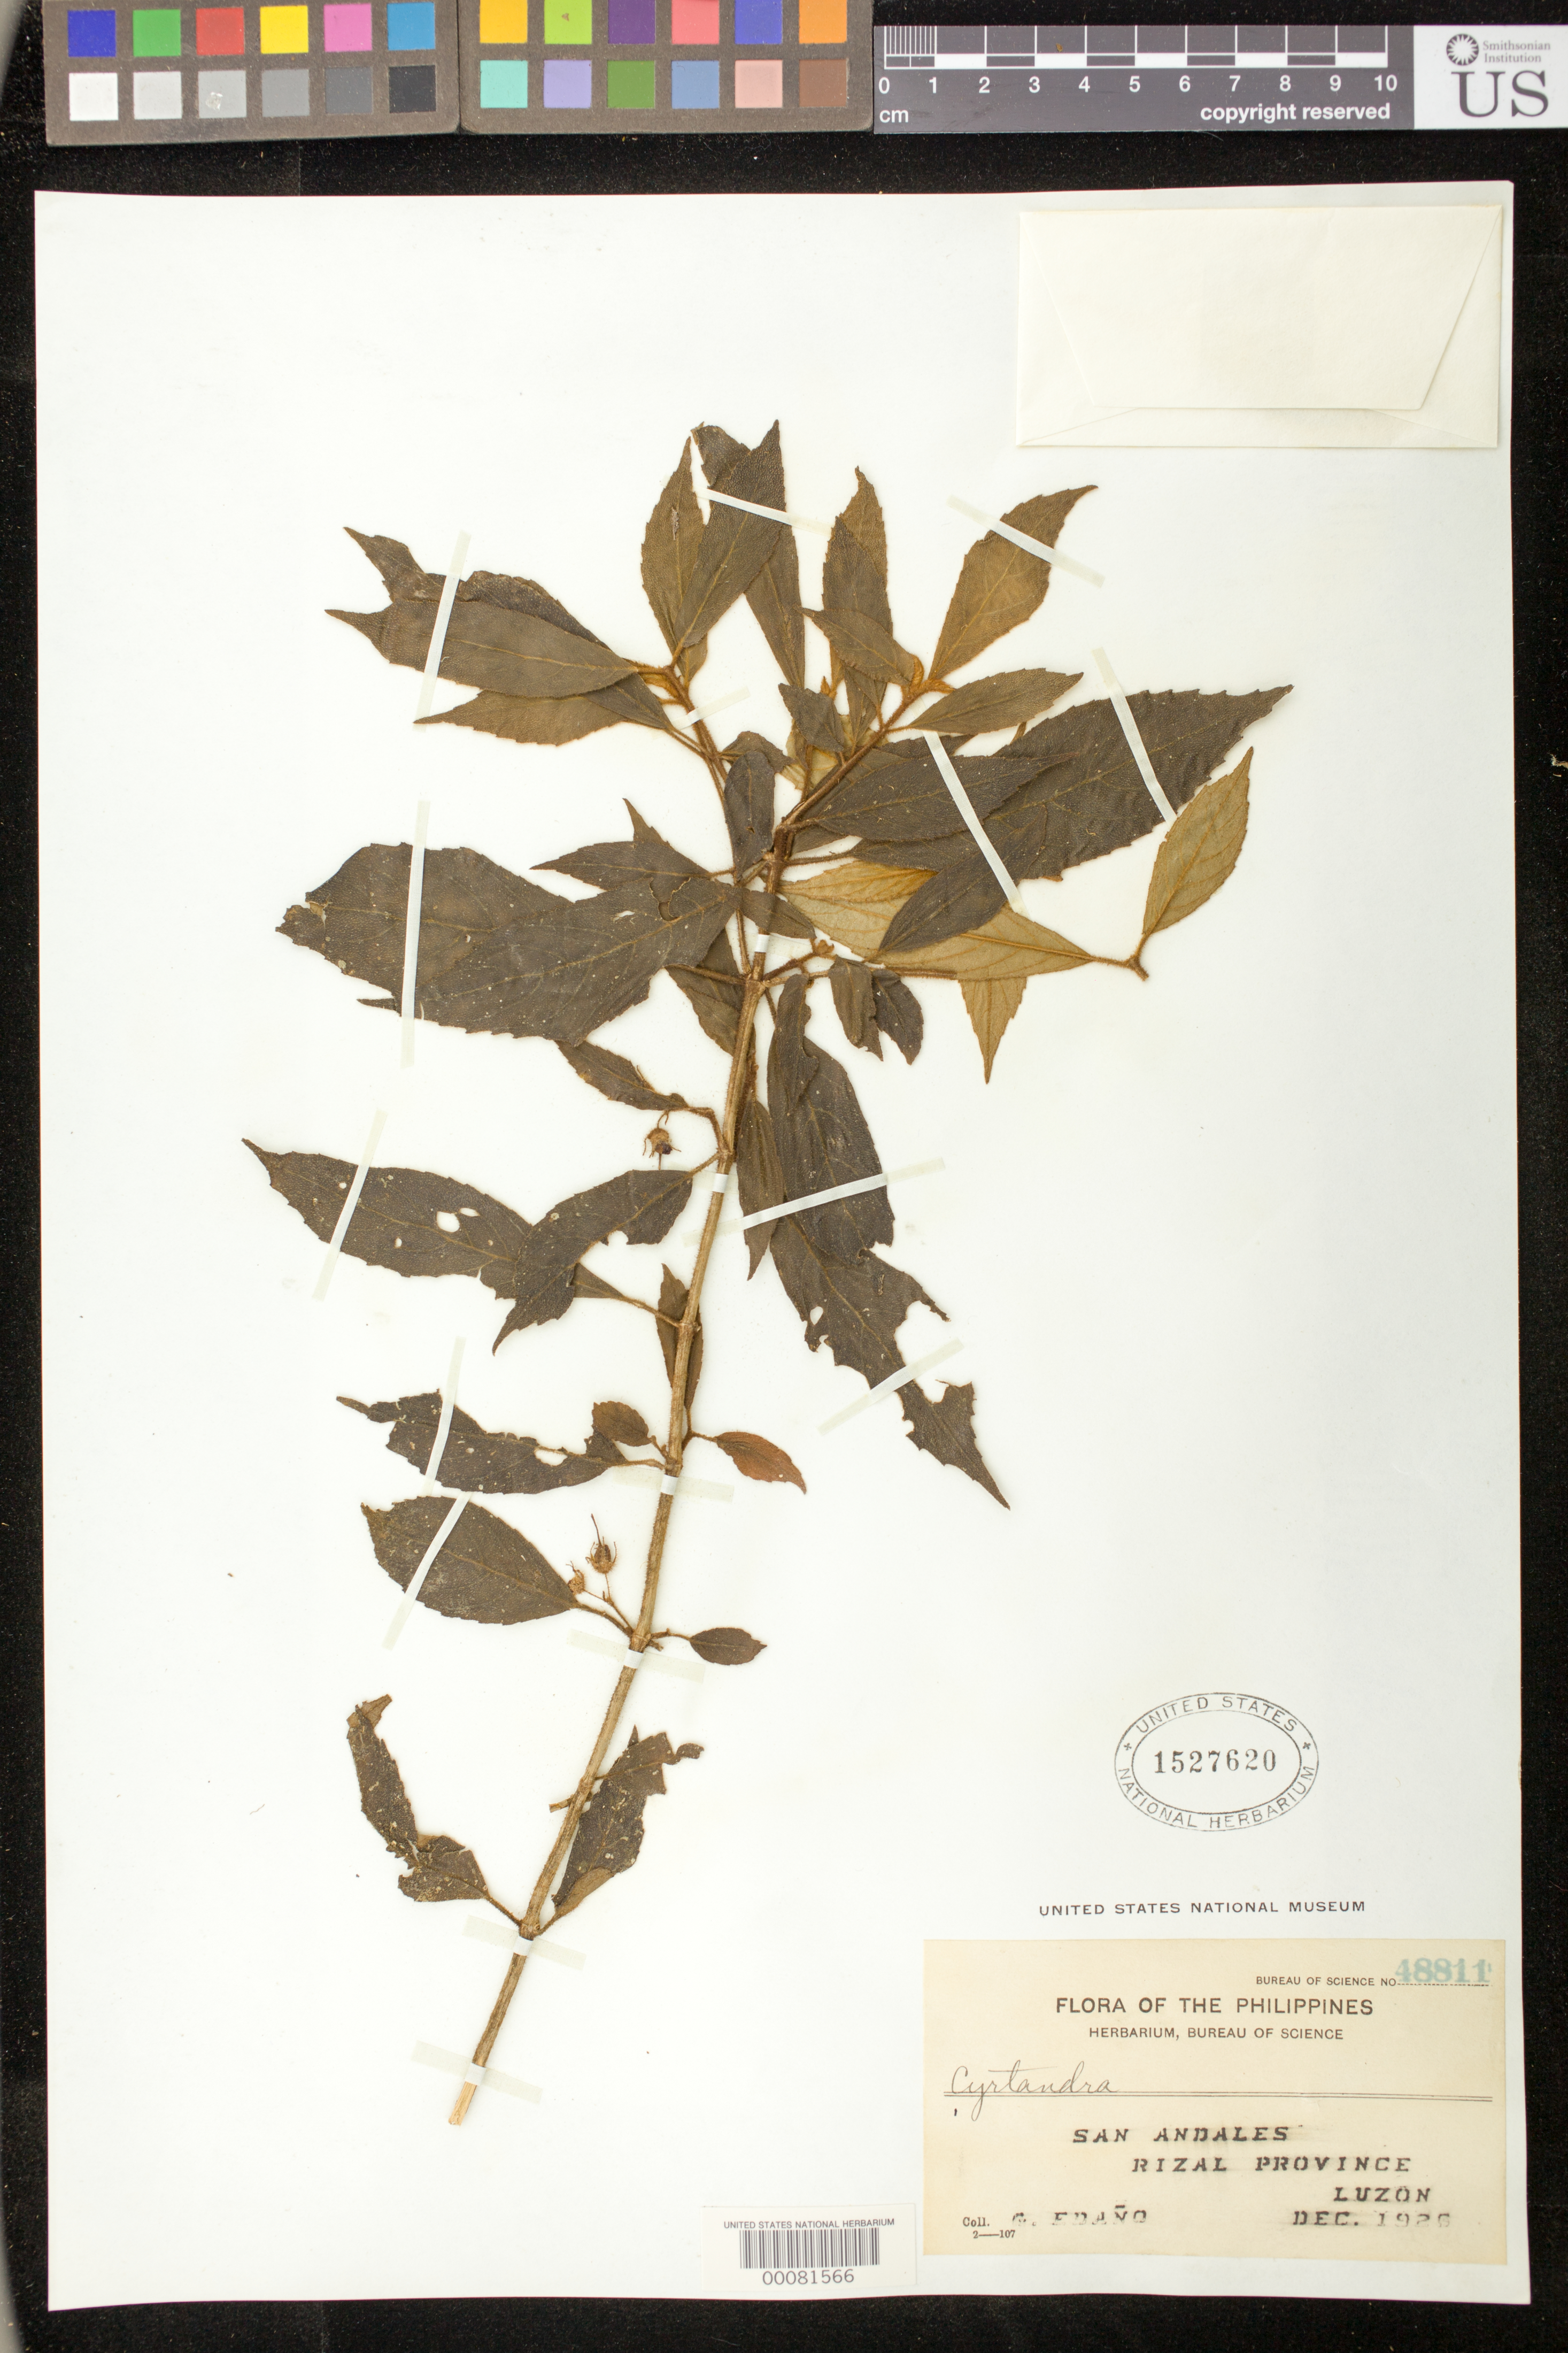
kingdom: Plantae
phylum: Tracheophyta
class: Magnoliopsida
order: Lamiales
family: Gesneriaceae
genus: Cyrtandra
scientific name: Cyrtandra sp.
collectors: G. E. Edaño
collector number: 48811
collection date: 1926-12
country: Philippines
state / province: Calabarzon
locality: San Andales, Rizal Province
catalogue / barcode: US 1527620